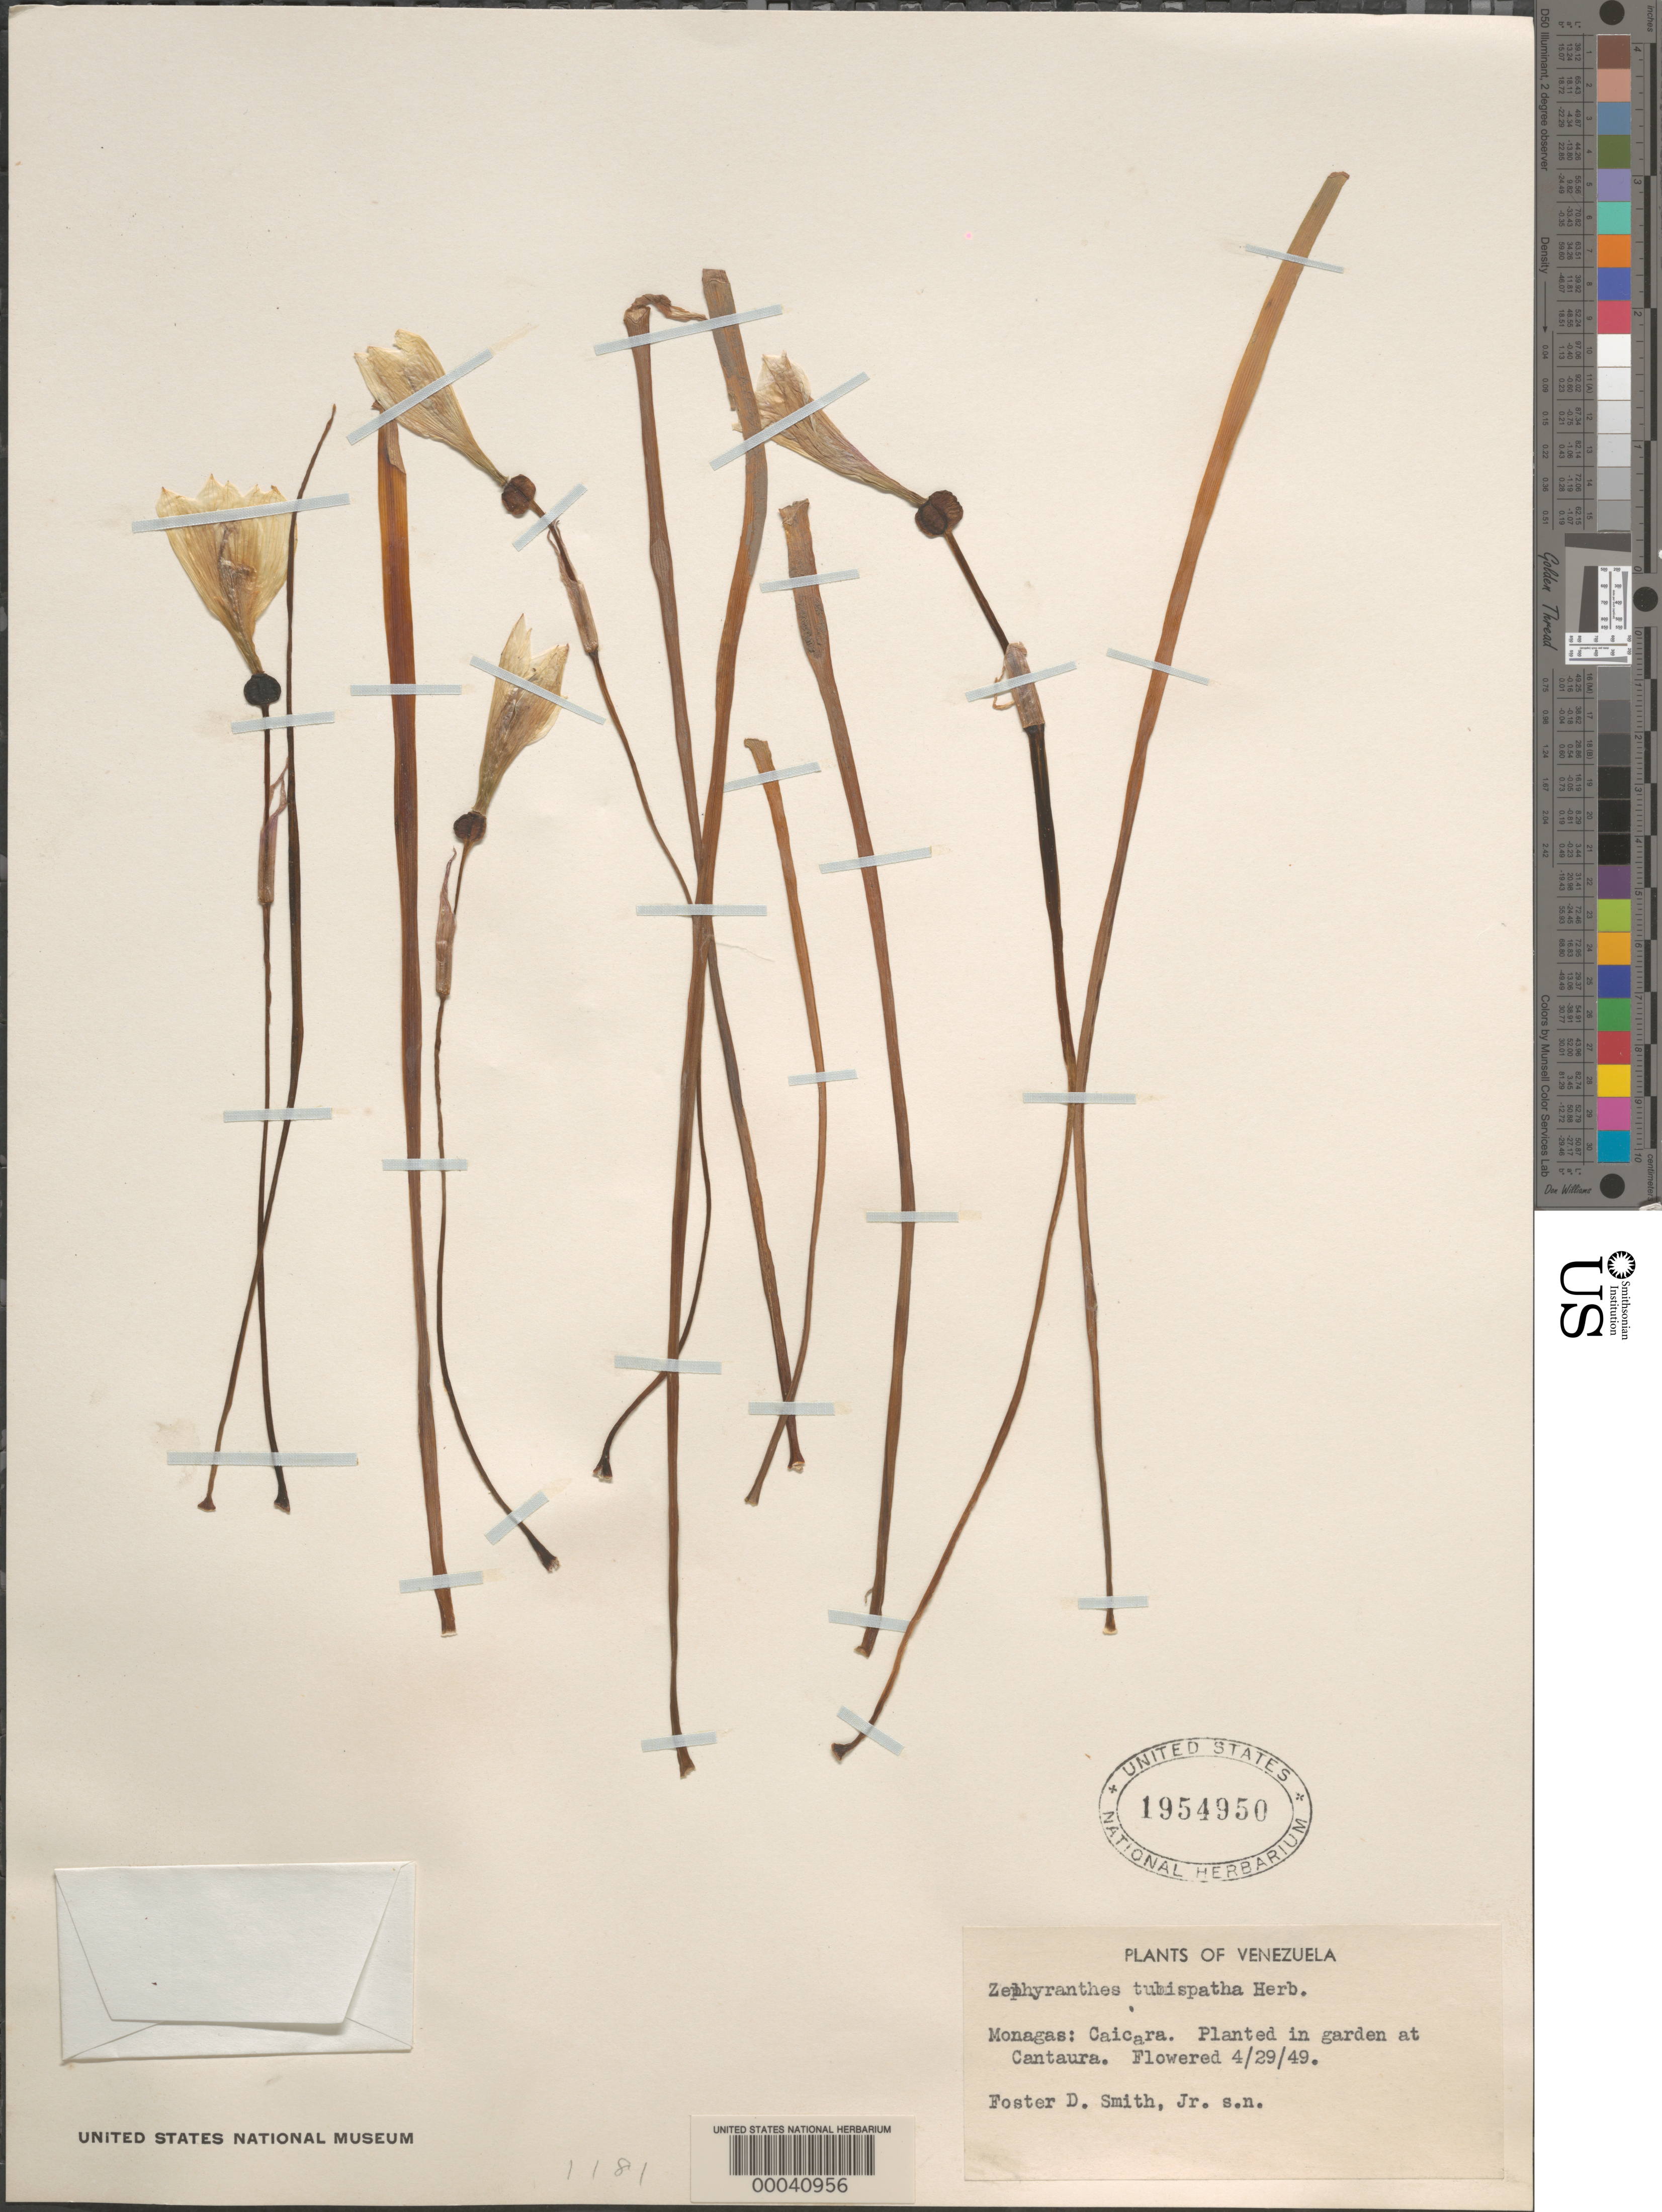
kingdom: Plantae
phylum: Tracheophyta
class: Liliopsida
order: Asparagales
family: Amaryllidaceae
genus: Zephyranthes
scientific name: Zephyranthes tubispatha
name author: (L'Hér.) Hub.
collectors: F. Smith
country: Venezuela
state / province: Monagas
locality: Caicara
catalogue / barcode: US 1954950